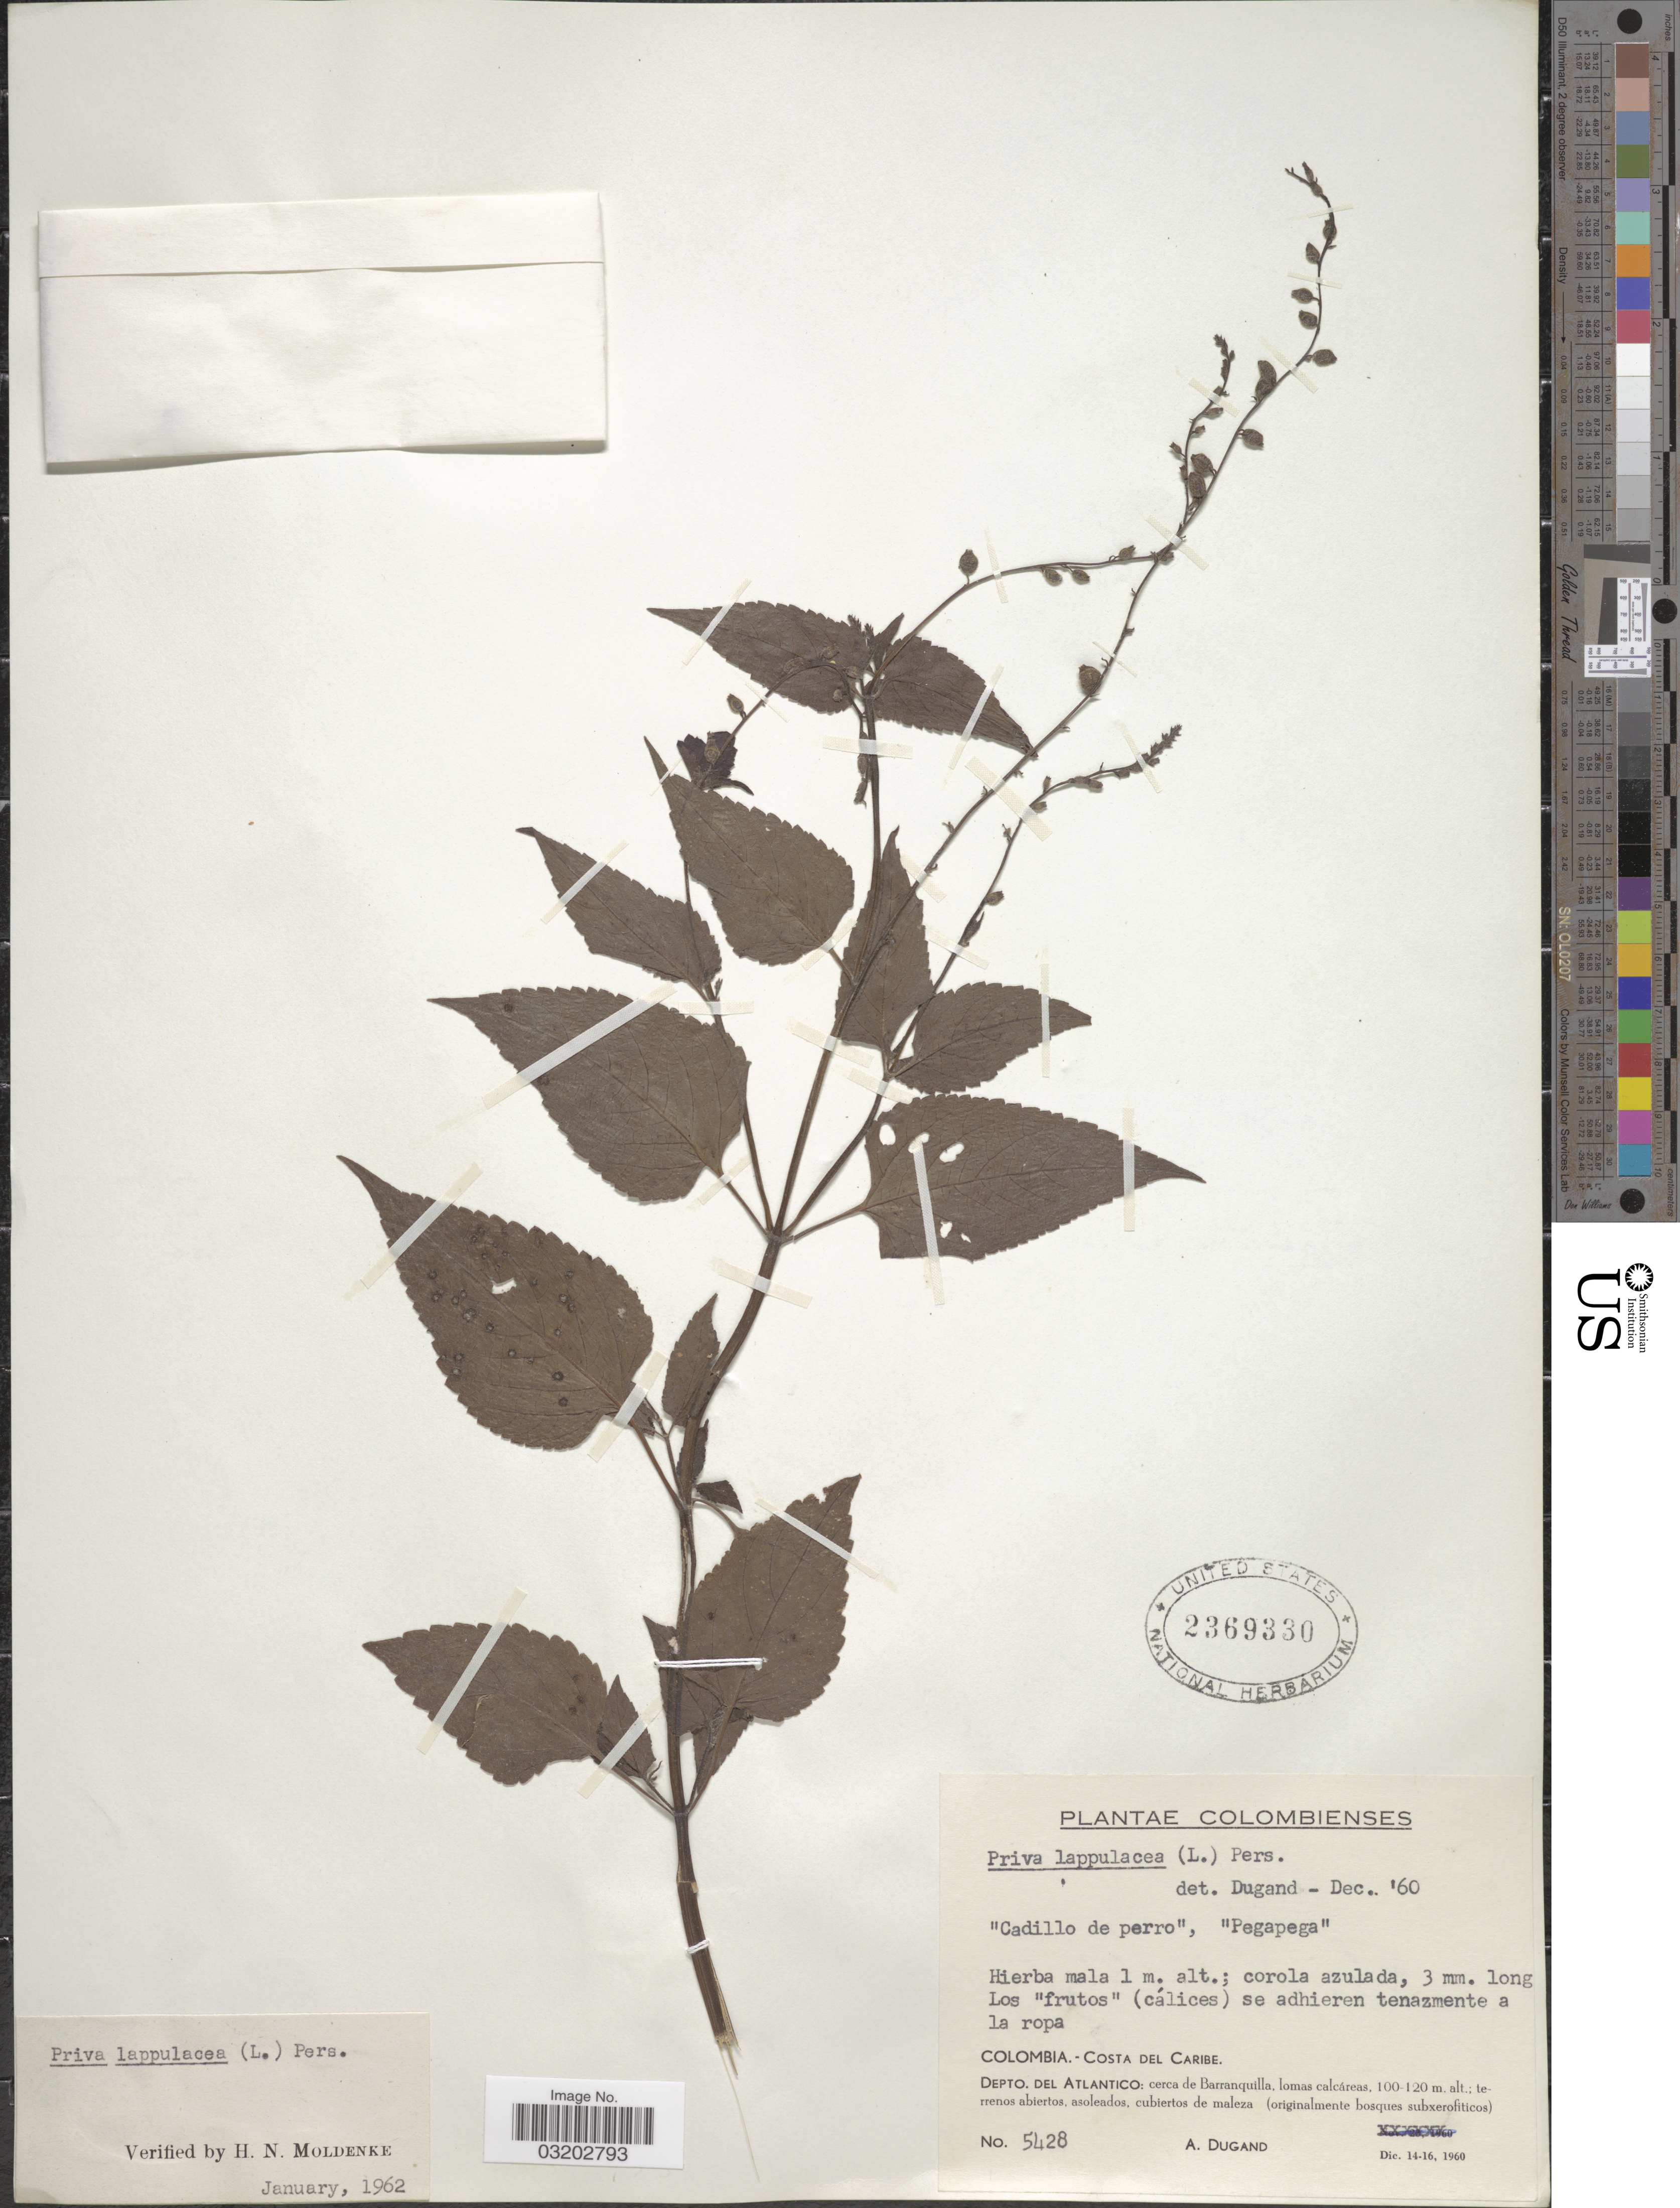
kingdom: Plantae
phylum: Tracheophyta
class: Magnoliopsida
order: Lamiales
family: Verbenaceae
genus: Priva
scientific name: Priva lappulacea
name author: (L.) Pers.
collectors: A. Dugand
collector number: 5428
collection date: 1960-12-14/1960-12-16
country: Colombia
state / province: Atlántico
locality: Costa del Caribe. Depto. Del Atlántico: cerca de Barranquilla, lomas calcáreas.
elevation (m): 100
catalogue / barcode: US 2369330